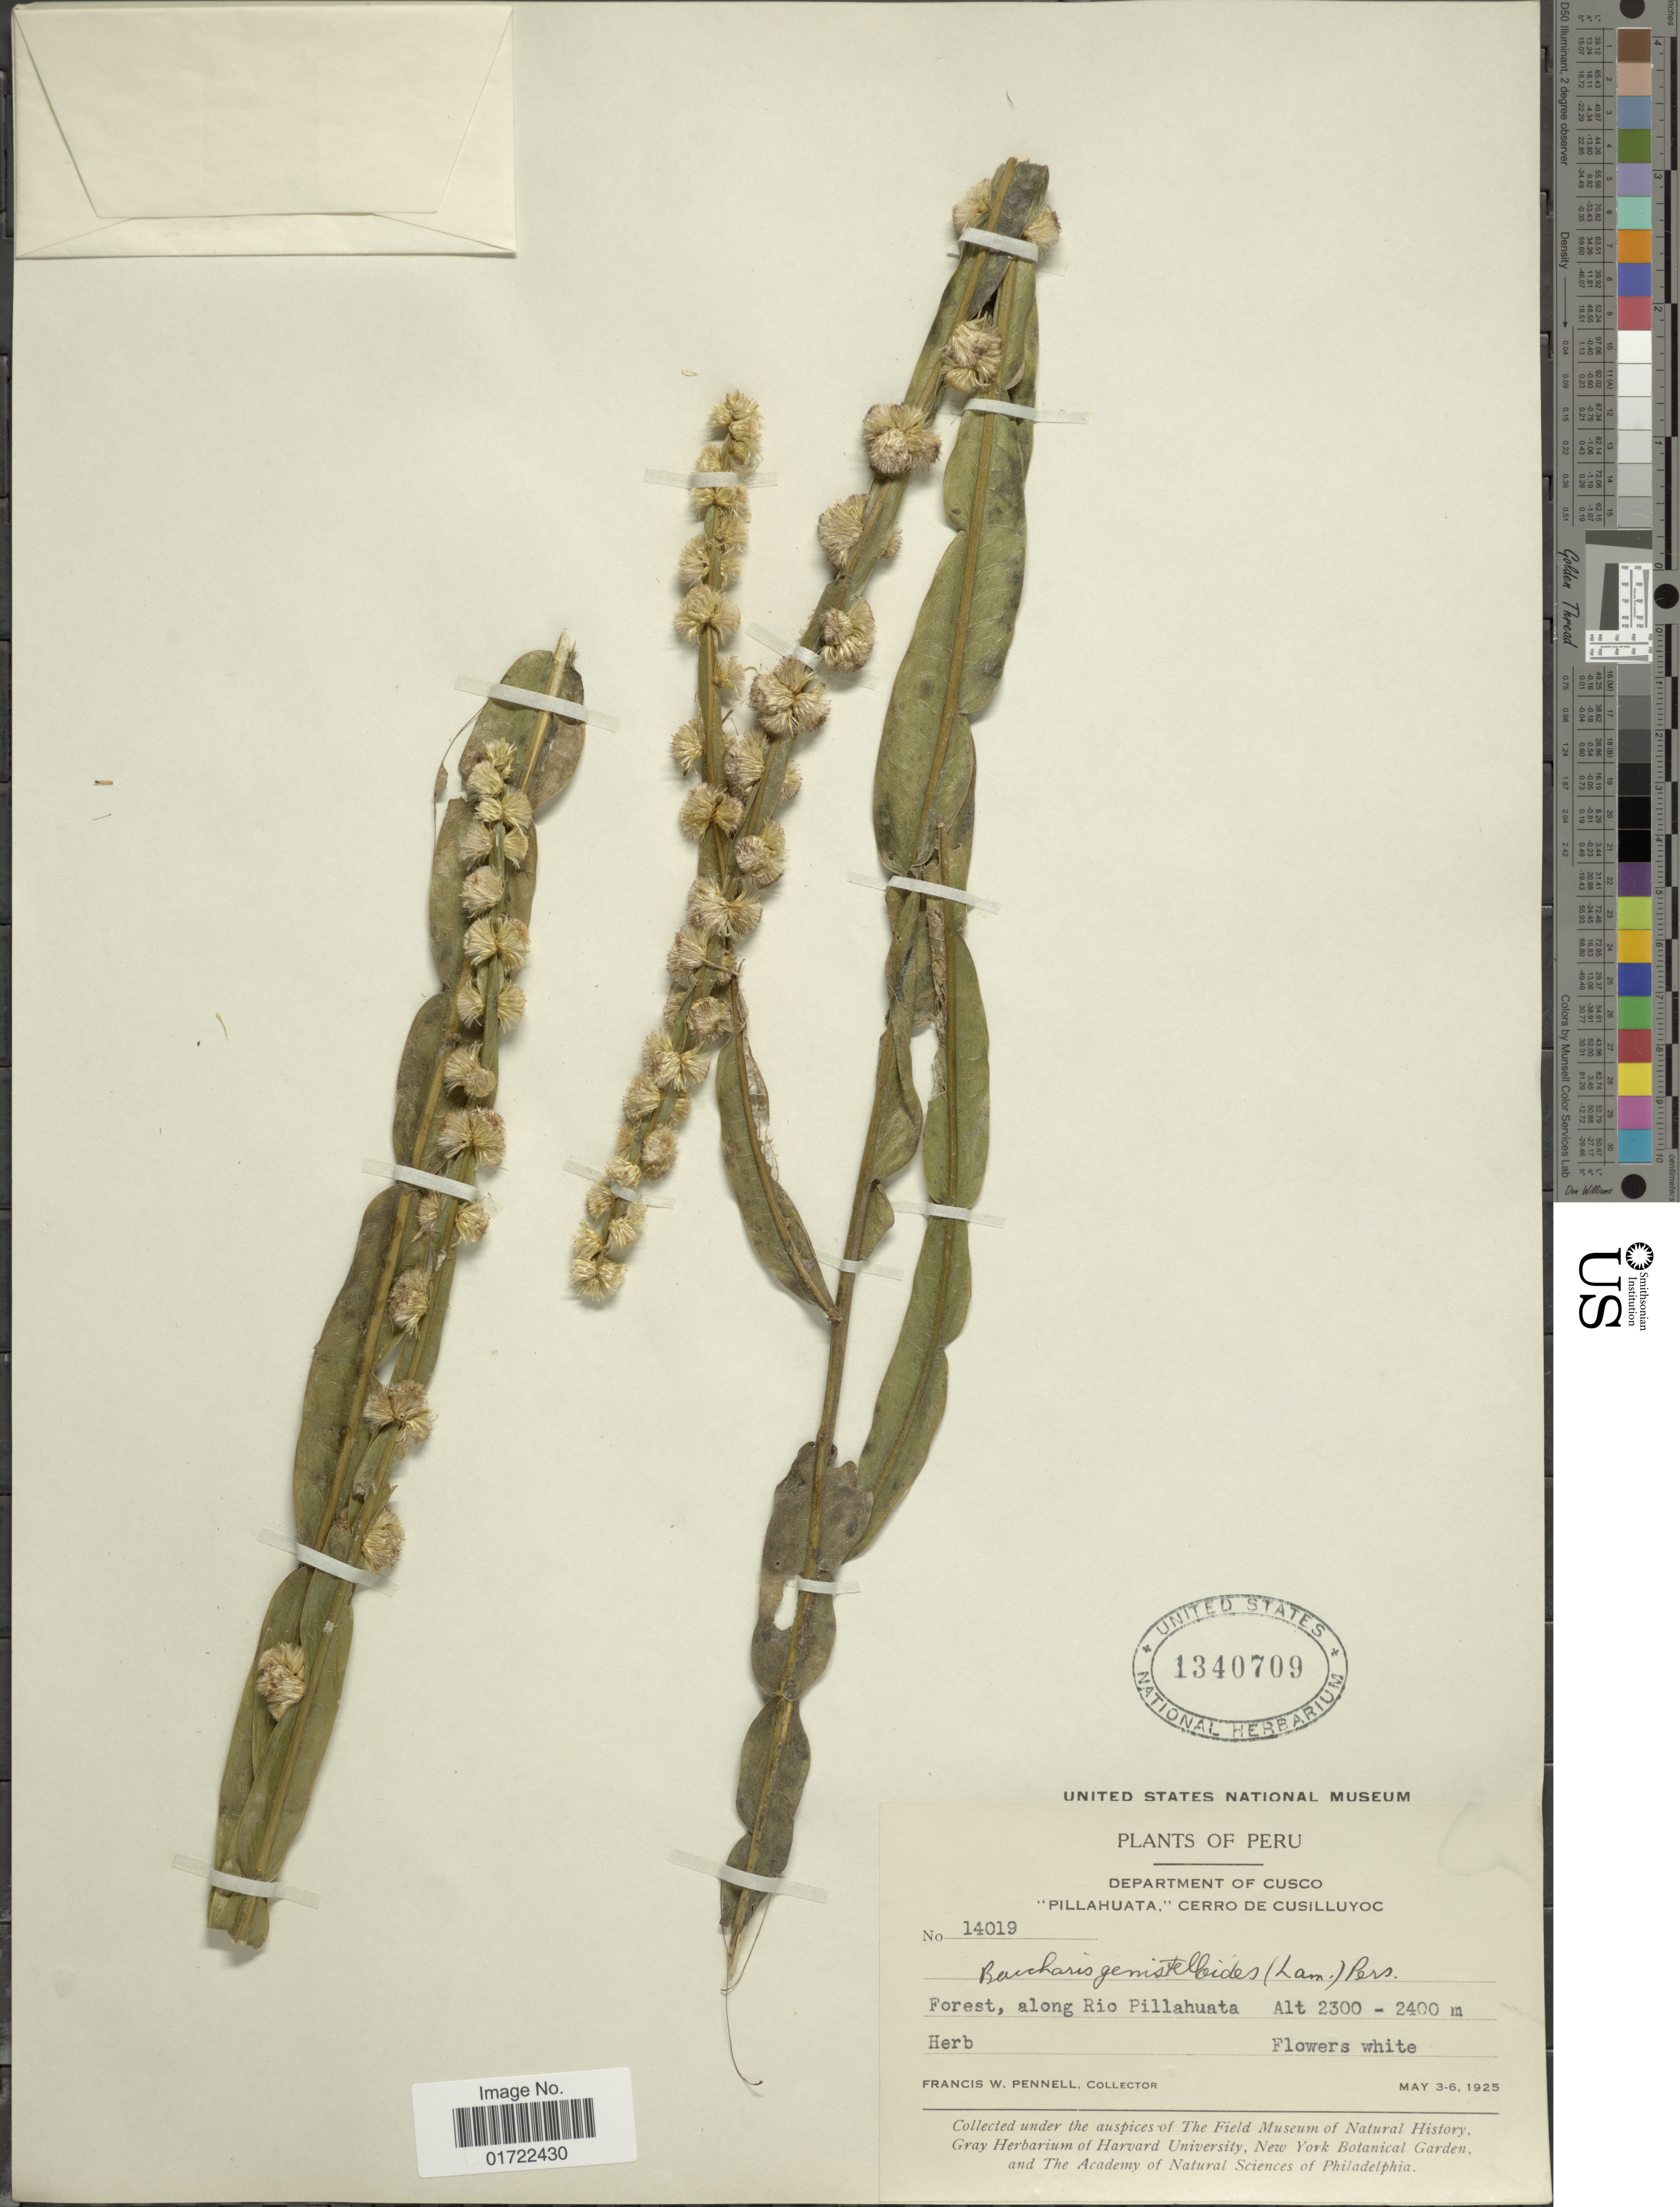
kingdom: Plantae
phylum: Tracheophyta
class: Magnoliopsida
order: Asterales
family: Asteraceae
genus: Baccharis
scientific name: Baccharis genistelloides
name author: (Lam.) Pers.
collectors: F. W. Pennell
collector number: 14019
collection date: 1925-05-03/1925-05-06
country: Peru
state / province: Cusco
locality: Pillahuata,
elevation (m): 2300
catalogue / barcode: US 1340709